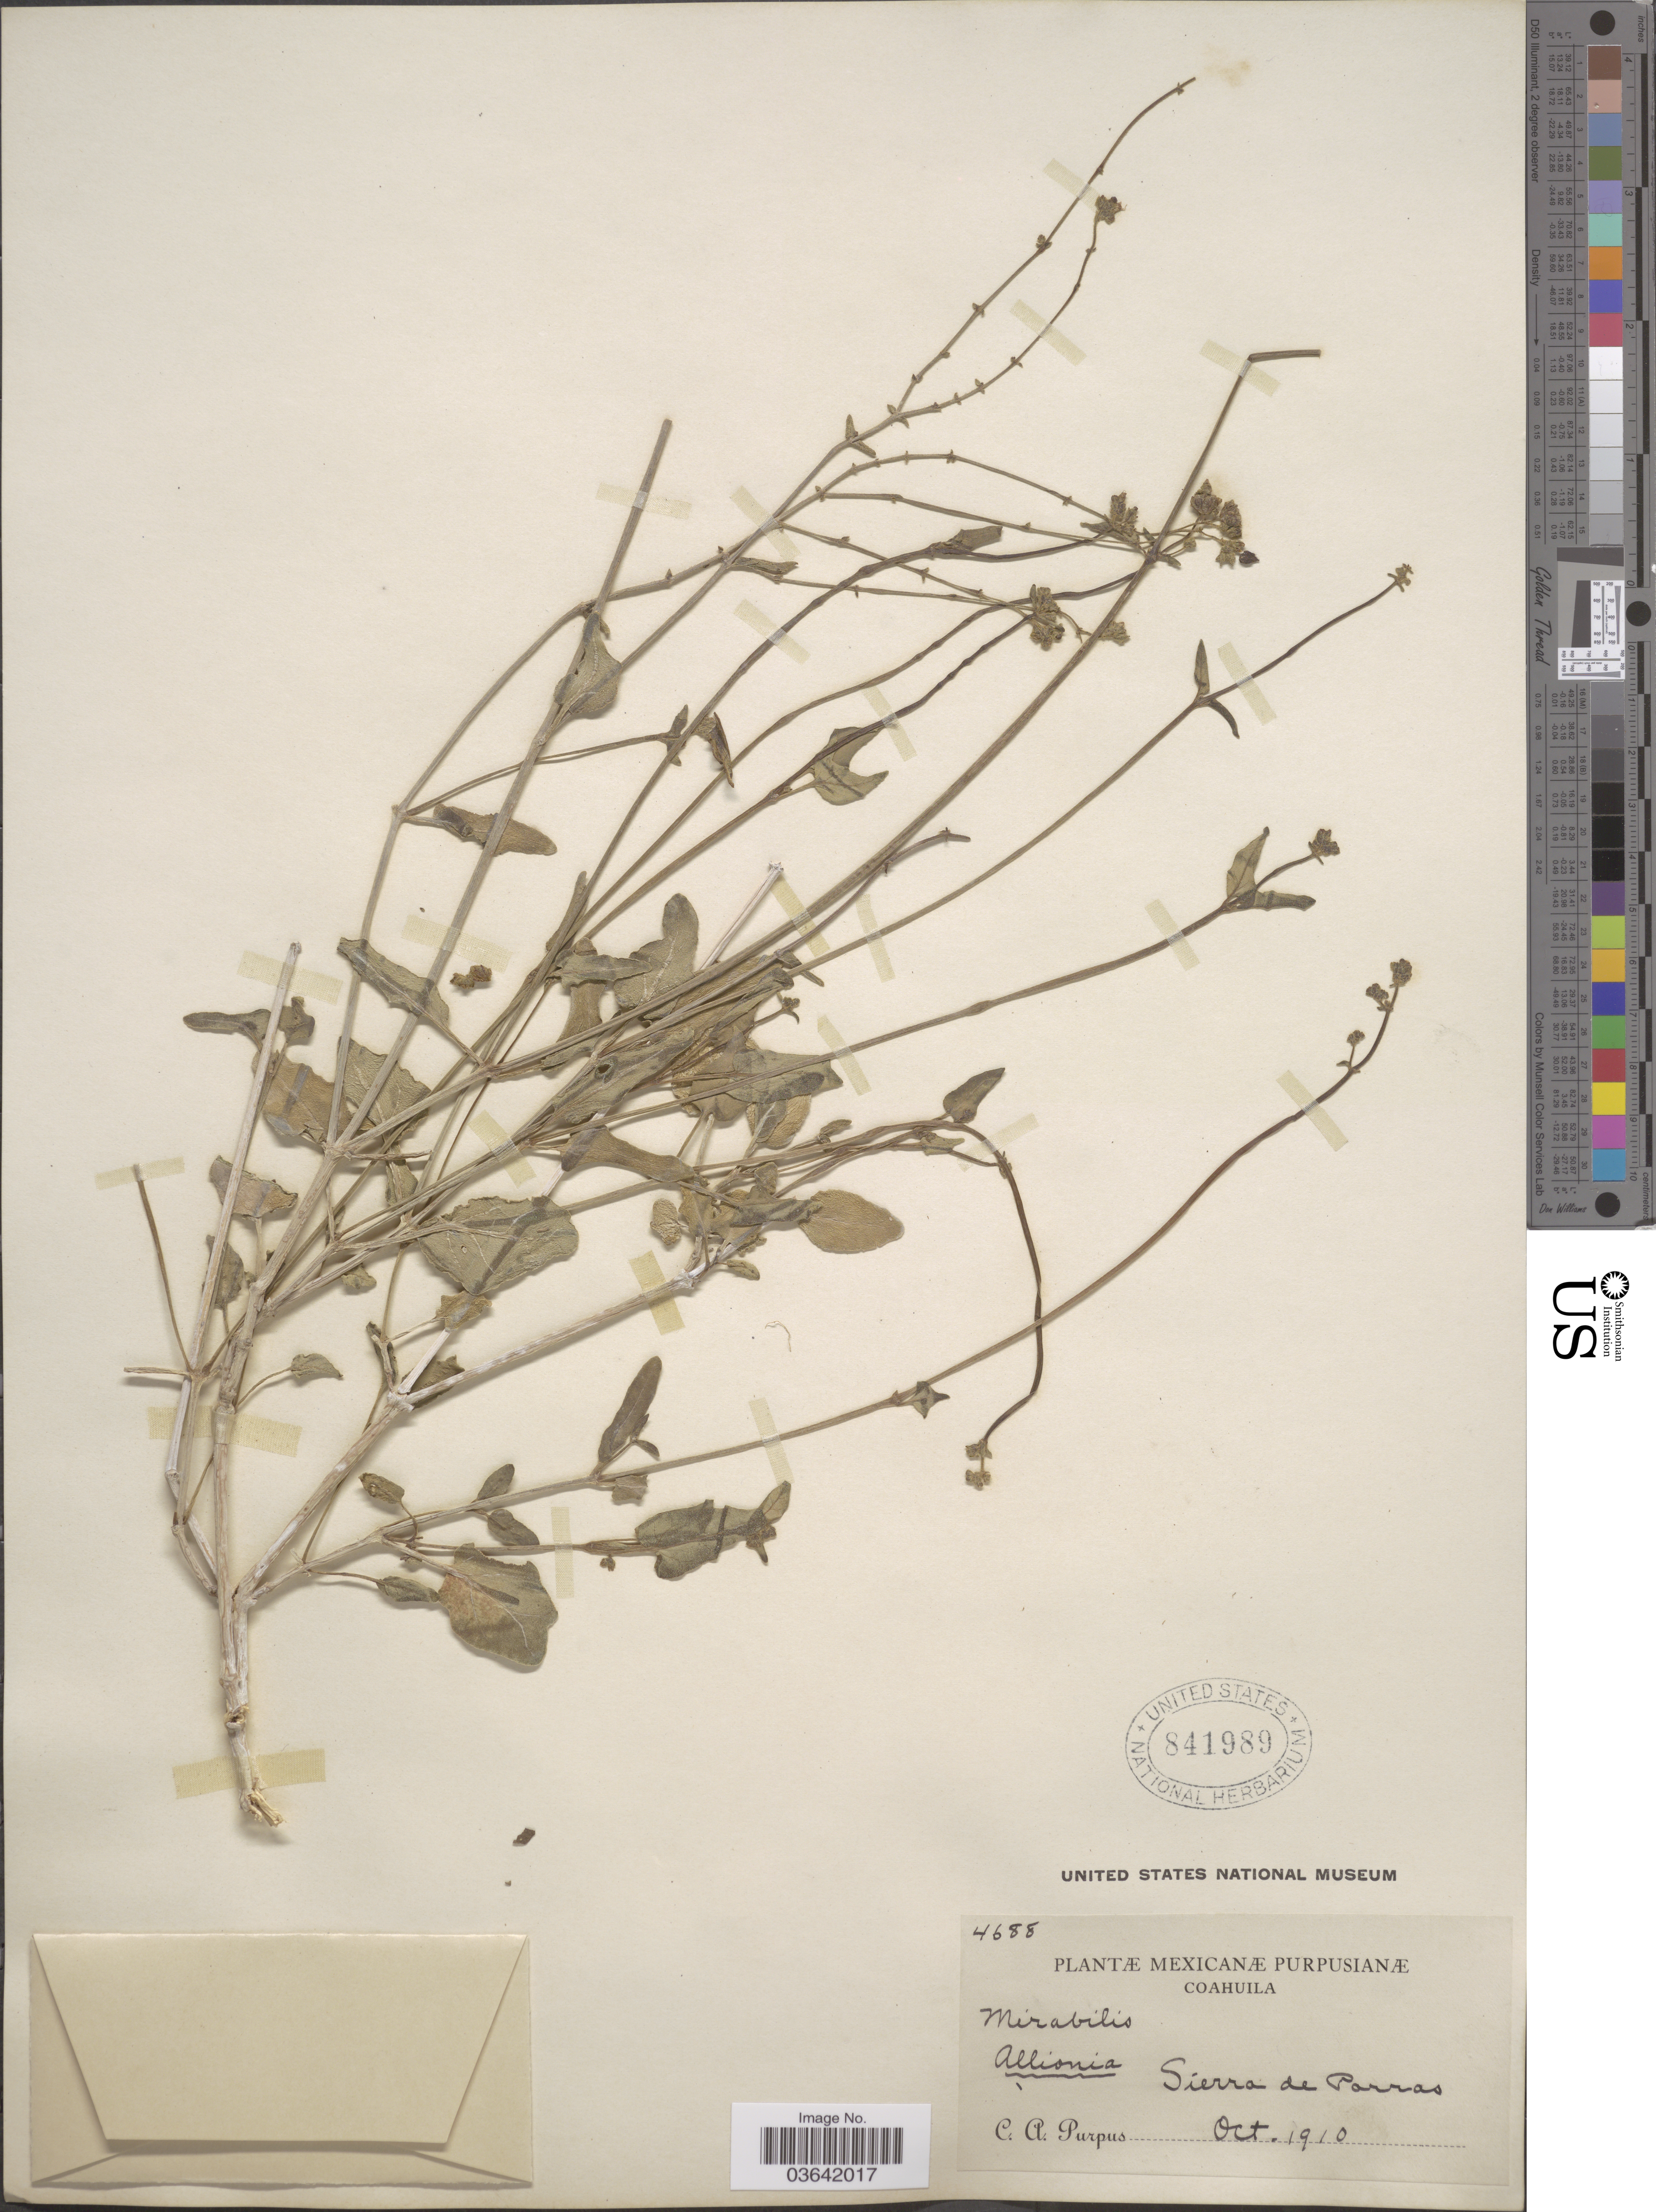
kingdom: Plantae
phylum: Tracheophyta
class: Magnoliopsida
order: Caryophyllales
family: Nyctaginaceae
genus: Mirabilis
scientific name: Mirabilis glabrifolia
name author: (Ort.) I.M. Johnst.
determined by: Strong, Mark T., (BOT), Smithsonian Institution - National Museum of Natural History (UNITED STATES)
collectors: C. A. Purpus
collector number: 4688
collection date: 1910-10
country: Mexico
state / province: Coahuila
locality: Sierra de Parras.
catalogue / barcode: US 841989